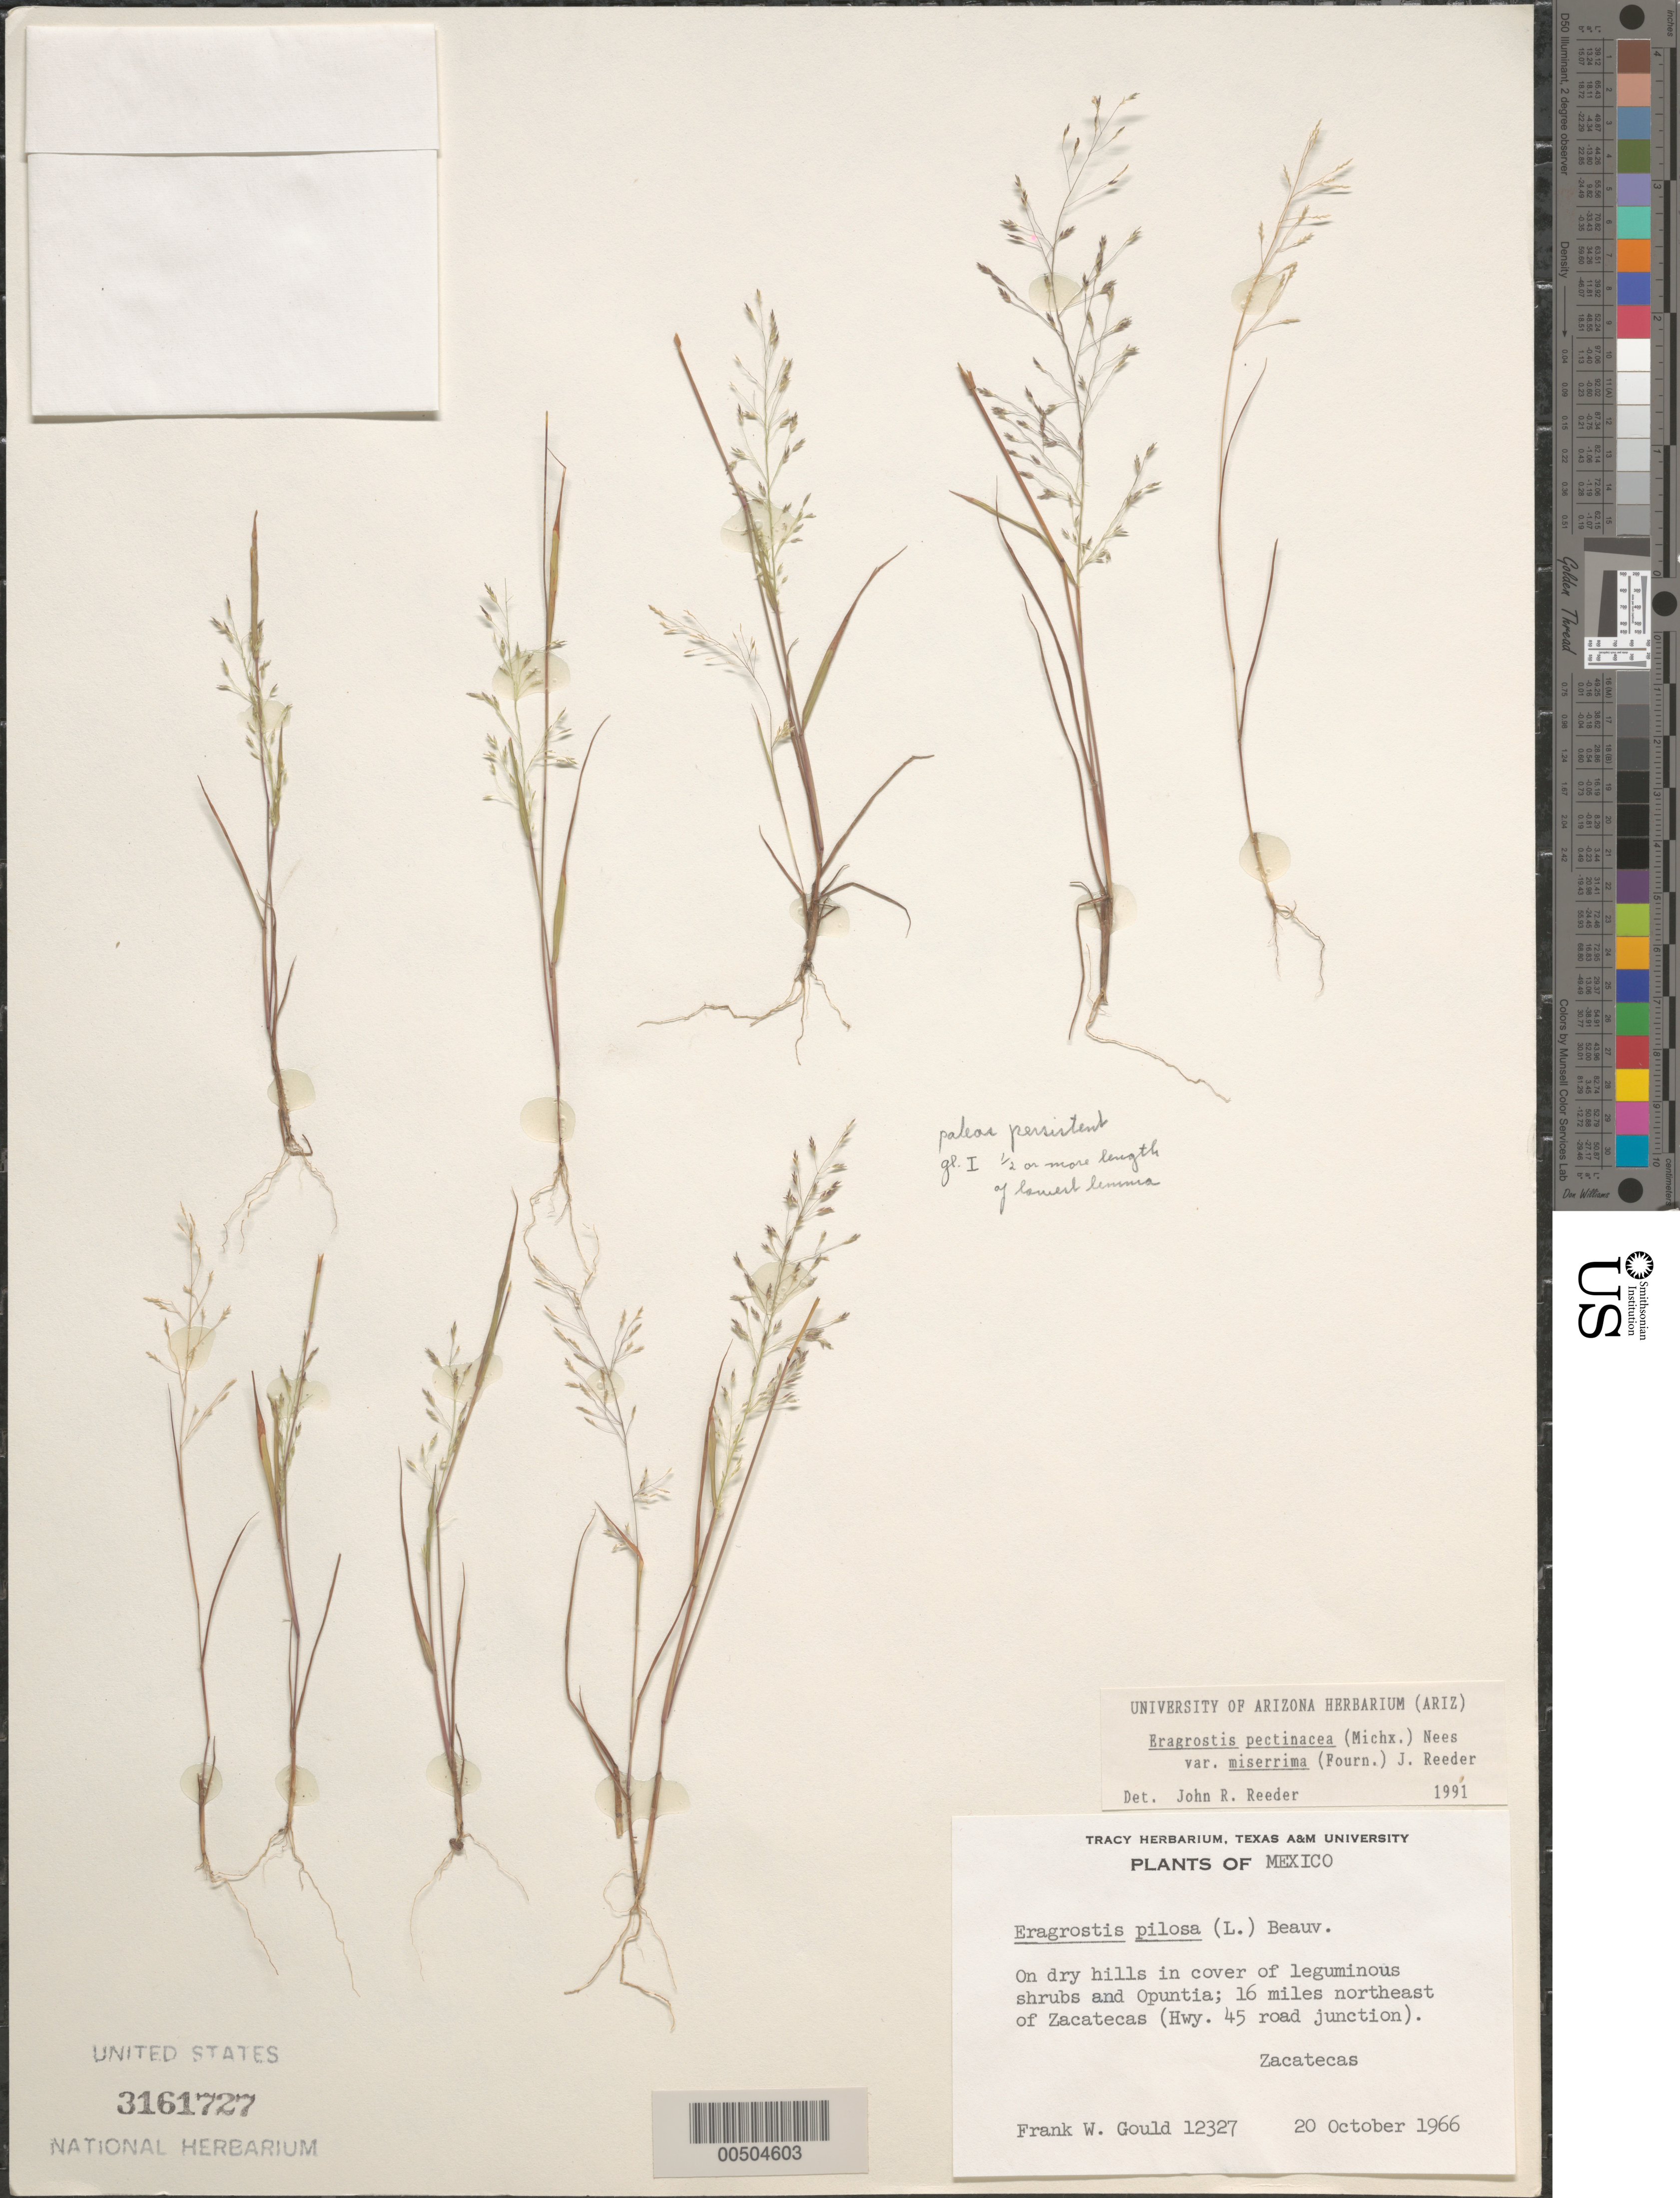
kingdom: Plantae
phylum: Tracheophyta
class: Liliopsida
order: Poales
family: Poaceae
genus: Eragrostis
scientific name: Eragrostis pectinacea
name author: (Michx.) Nees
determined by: Reeder, J. R., (UNITED STATES)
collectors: F. W. Gould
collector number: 12327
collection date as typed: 20 Oct 1966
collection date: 1966-10-20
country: Mexico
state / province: Zacatecas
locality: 16 mi NE of Zacatecas (Hwy 45 rd jct)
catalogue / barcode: US 3161727